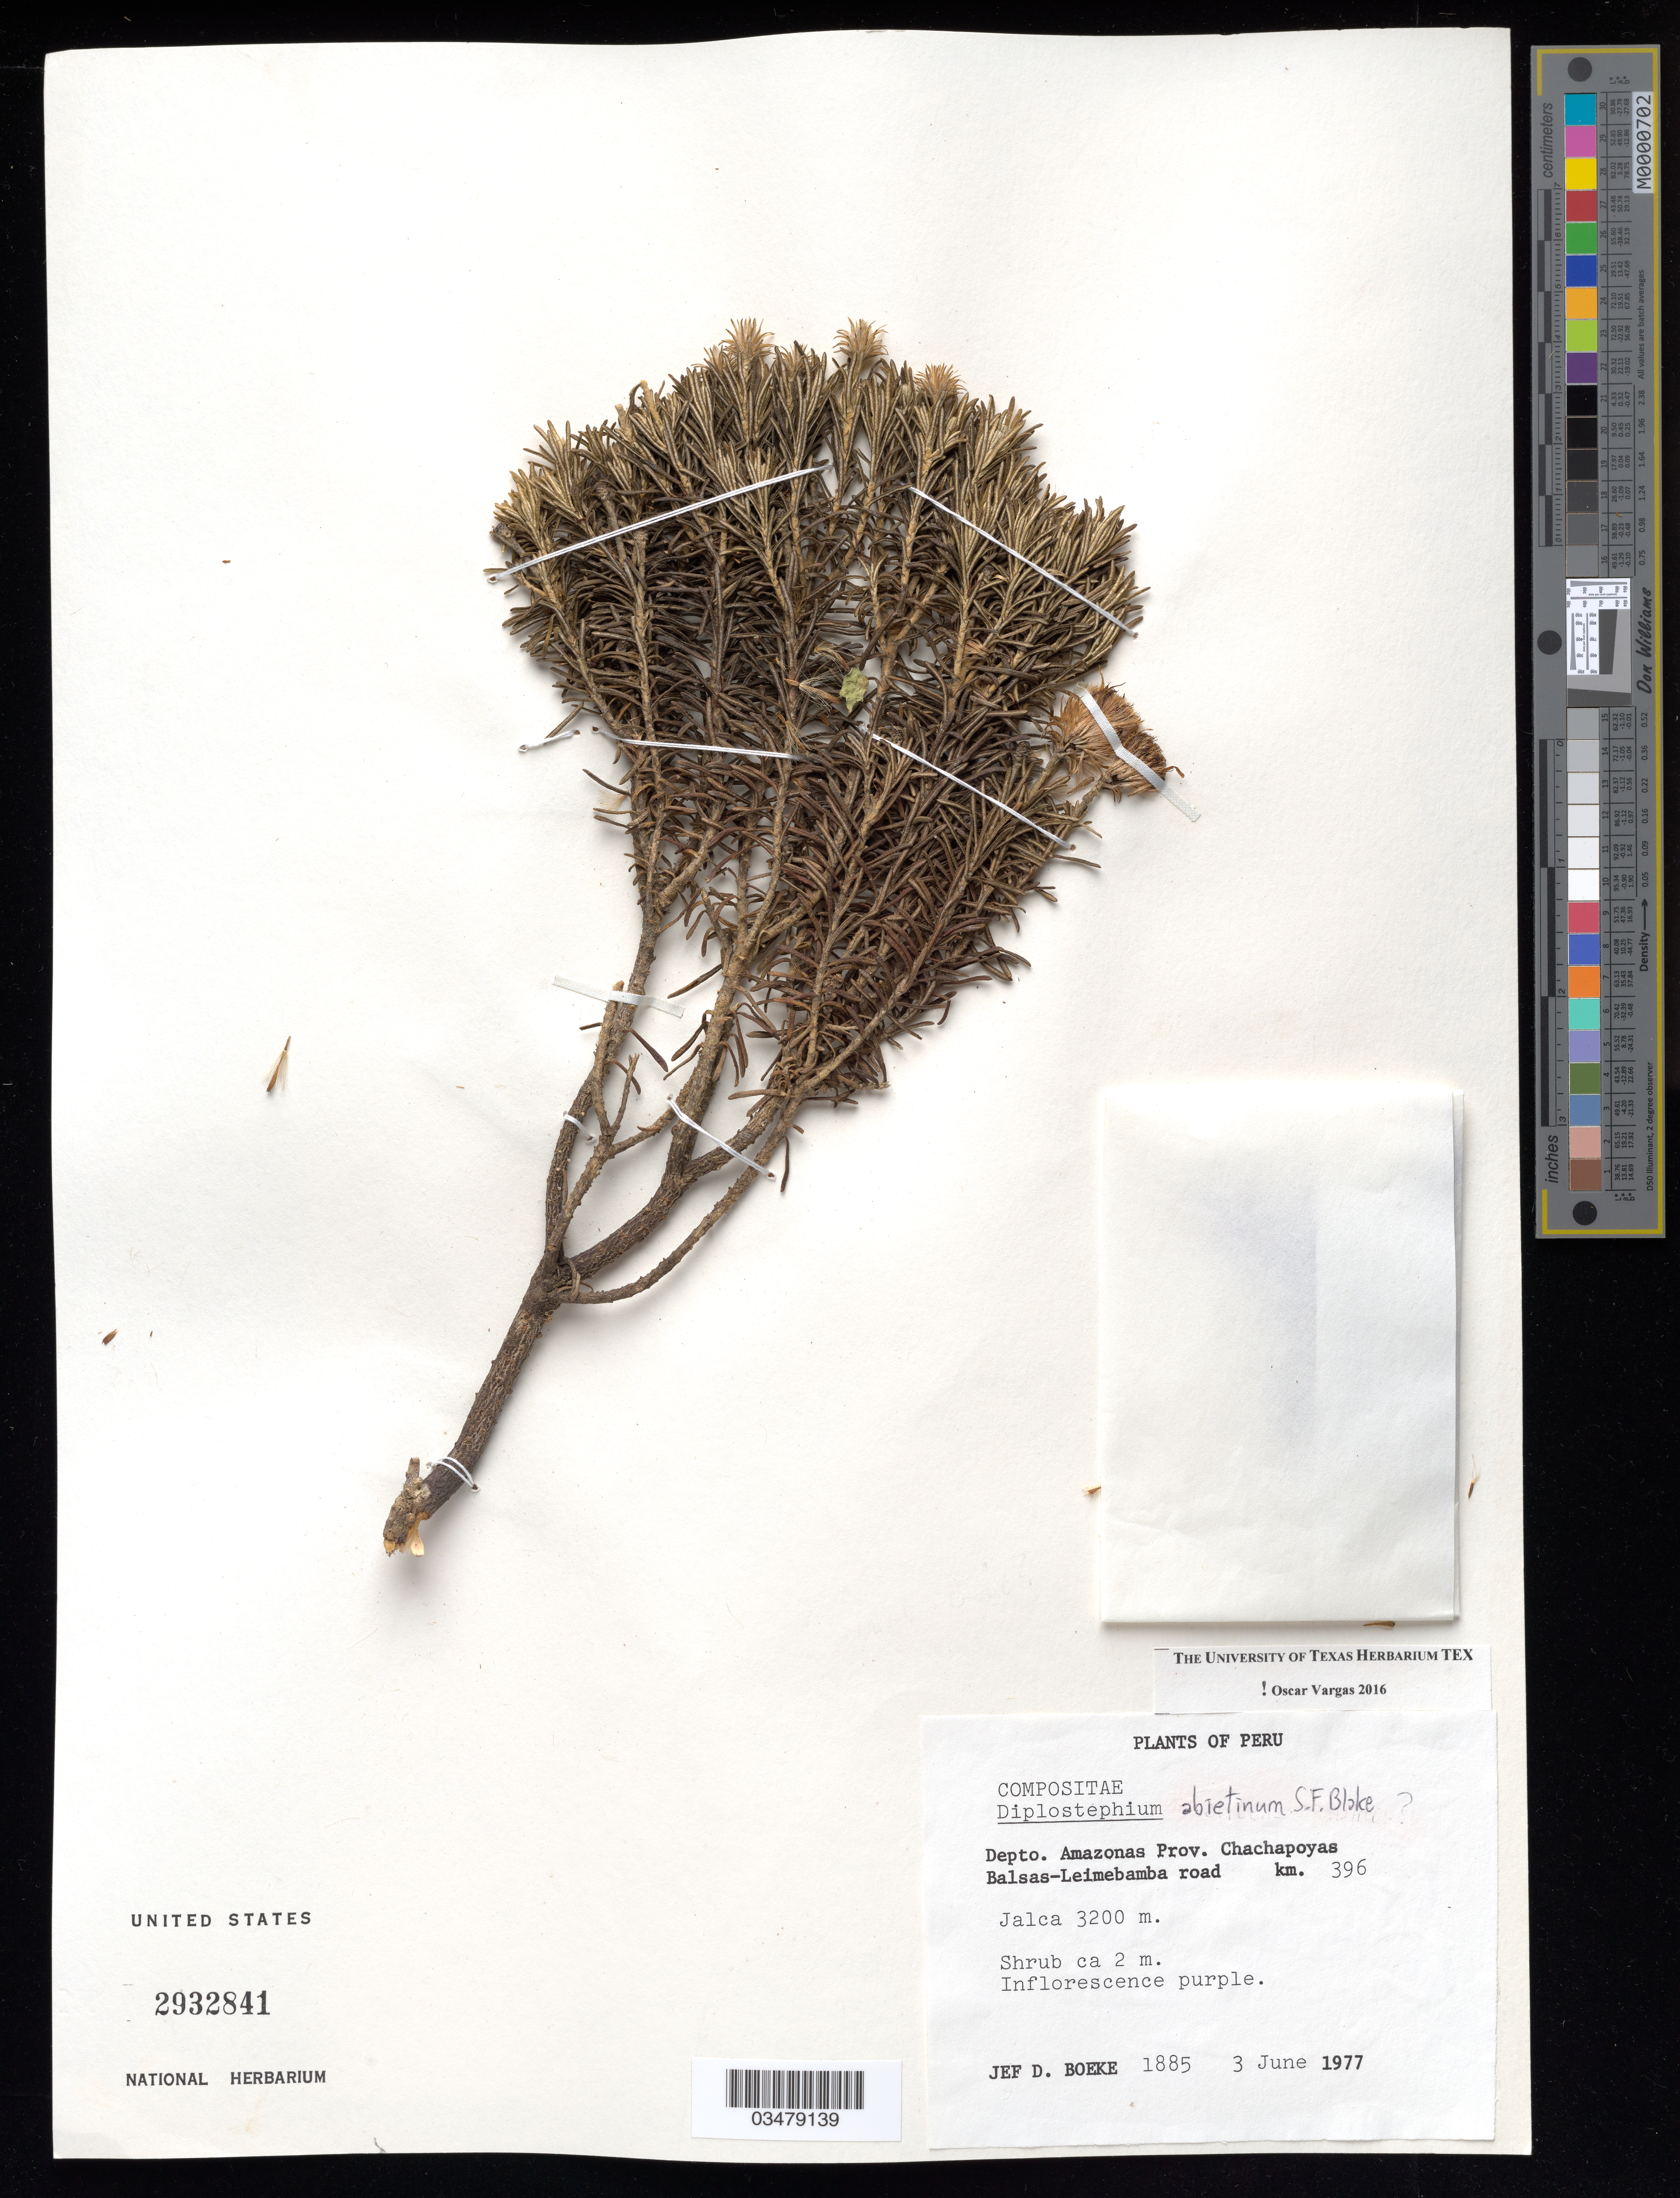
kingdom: Plantae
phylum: Tracheophyta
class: Magnoliopsida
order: Asterales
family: Asteraceae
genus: Diplostephium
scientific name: Diplostephium abietinum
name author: S.F. Blake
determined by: Vargas, Oscar M.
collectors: J. D. Boeke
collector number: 1885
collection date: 1977-06-03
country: Peru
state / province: Amazonas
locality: Prov. Chachapoyas Balsas-Leimebamba road km. 396, Jalca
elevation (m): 3200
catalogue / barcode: US 2932841